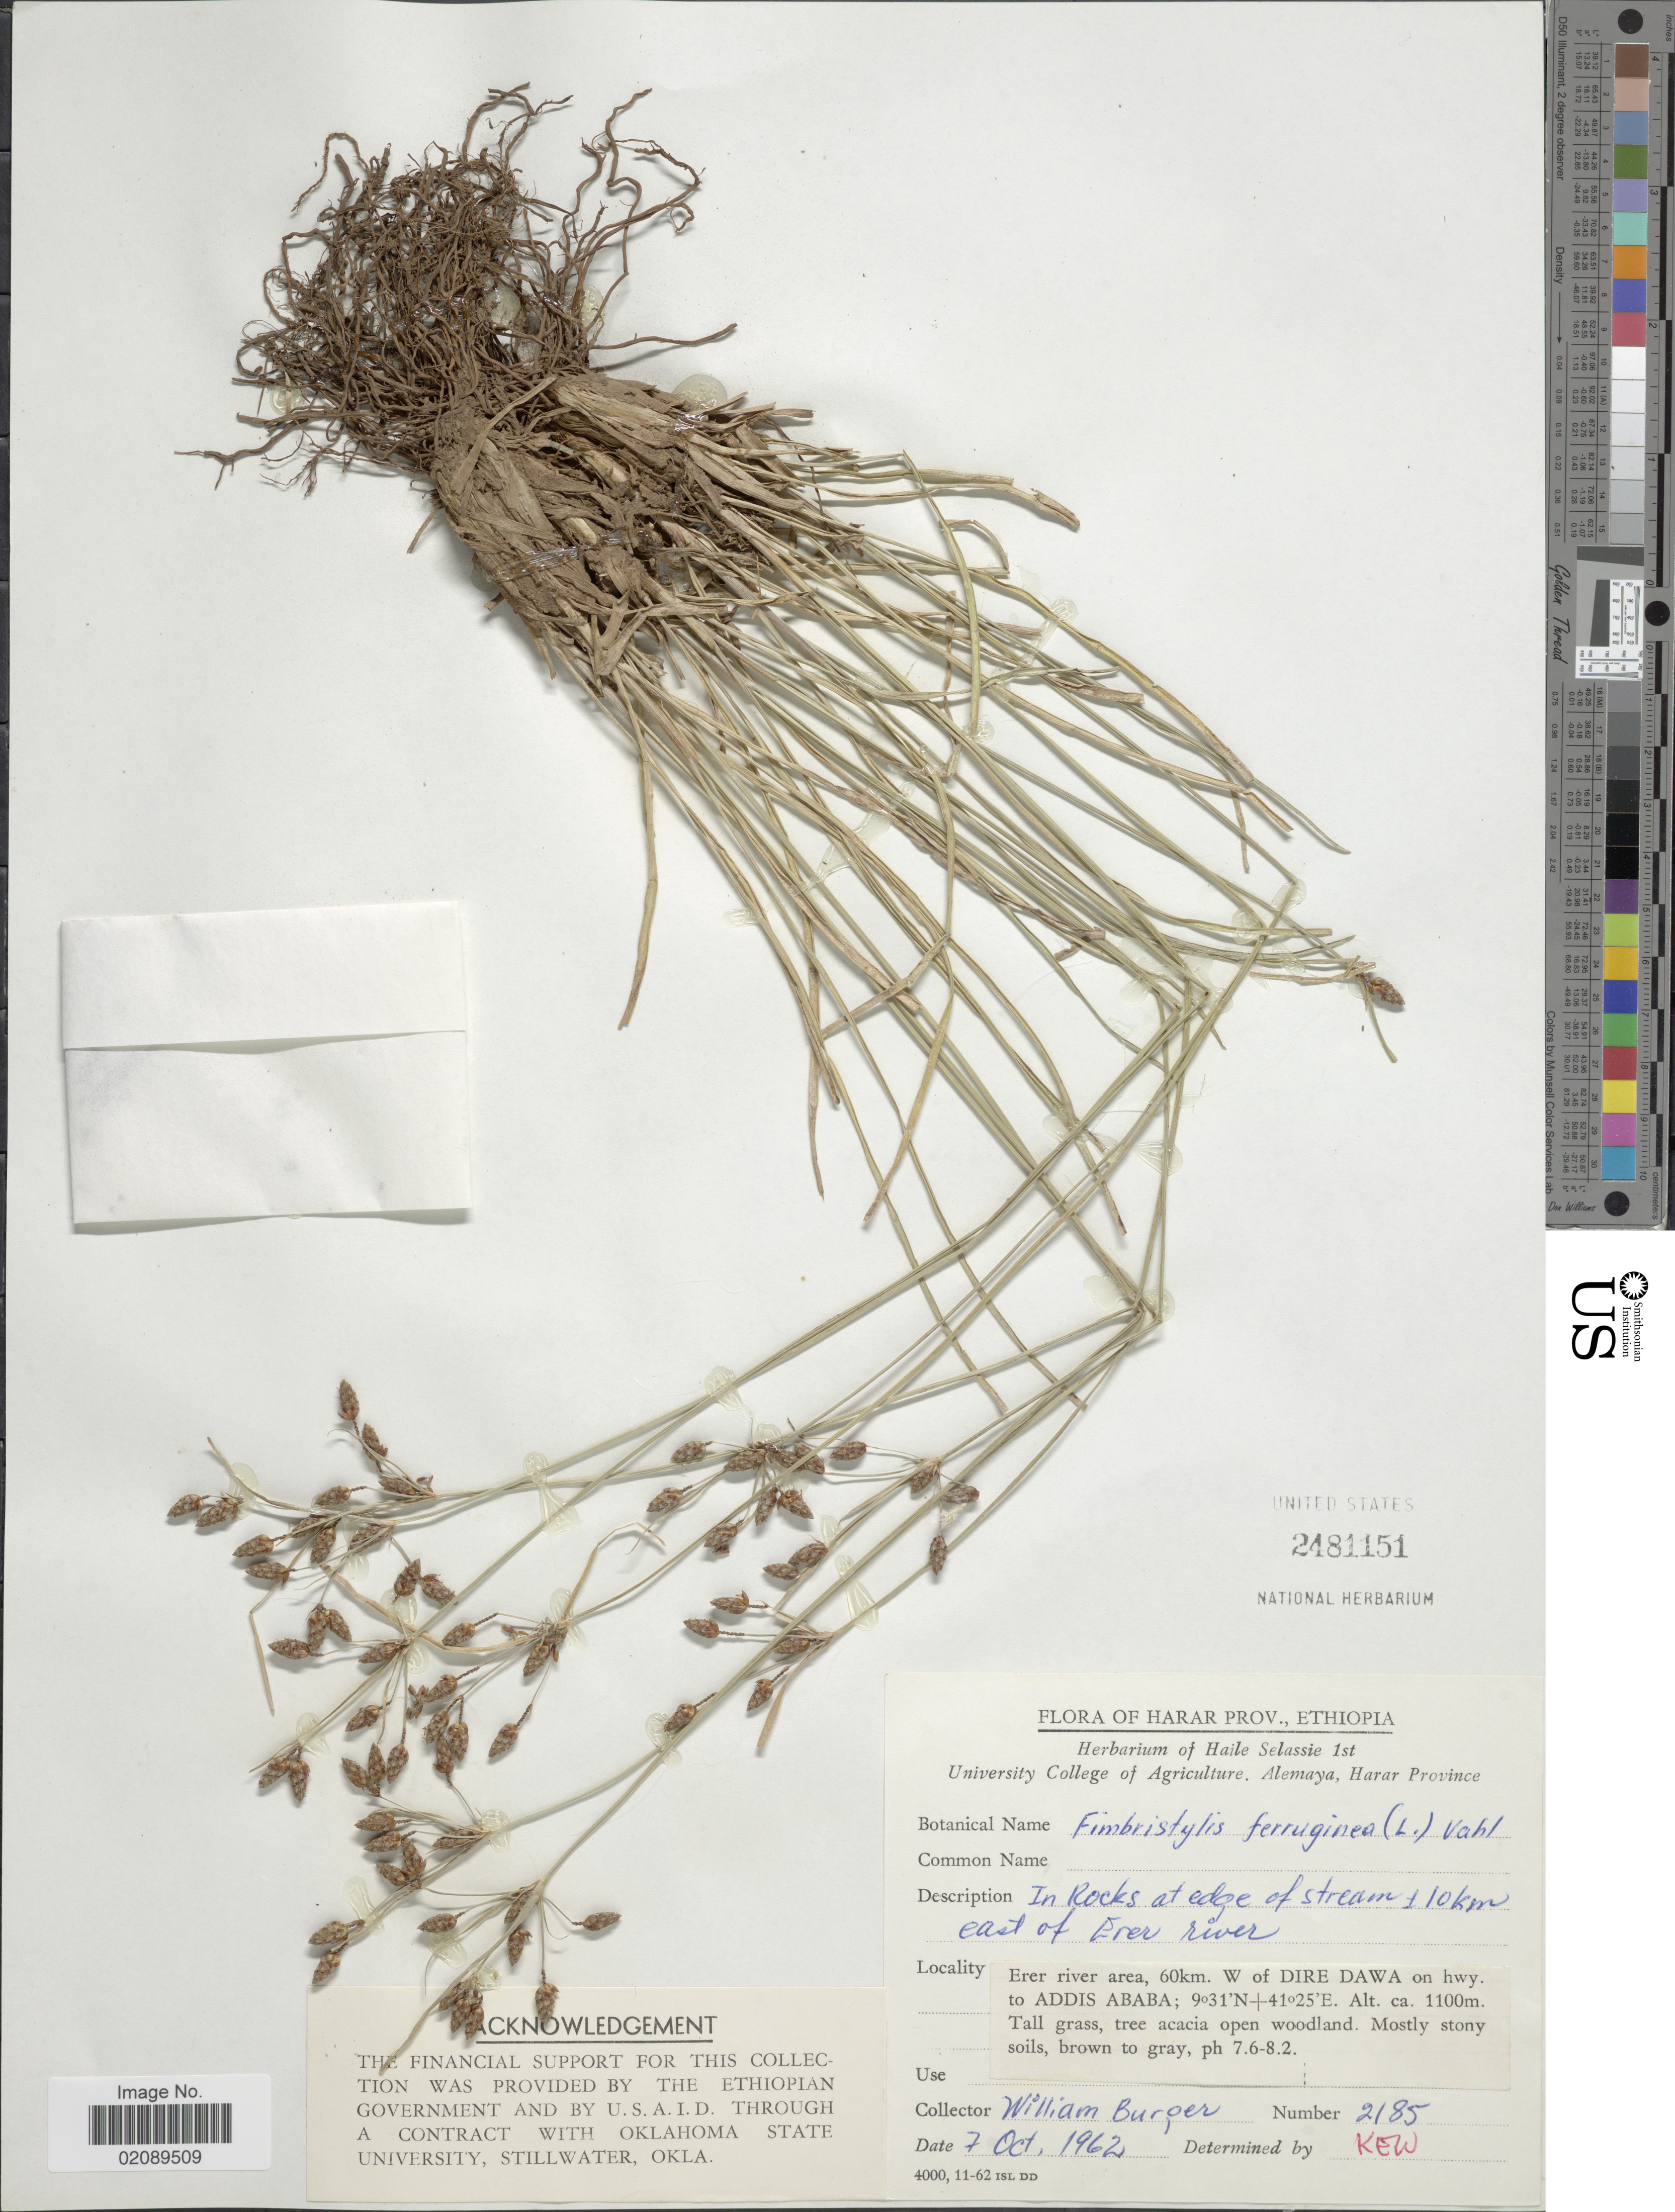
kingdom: Plantae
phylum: Tracheophyta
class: Liliopsida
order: Poales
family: Cyperaceae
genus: Fimbristylis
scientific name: Fimbristylis ferruginea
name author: (L.) Vahl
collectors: W. Burger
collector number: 2185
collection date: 1962-10-07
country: Ethiopia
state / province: Dire Dawa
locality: Harar Prov., in rocks at edge of stream, 10 km east of Erer river, Erer river area, 60 km. W of Dire dawa on hwy., to Addis Ababa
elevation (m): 1100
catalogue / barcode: US 2481151